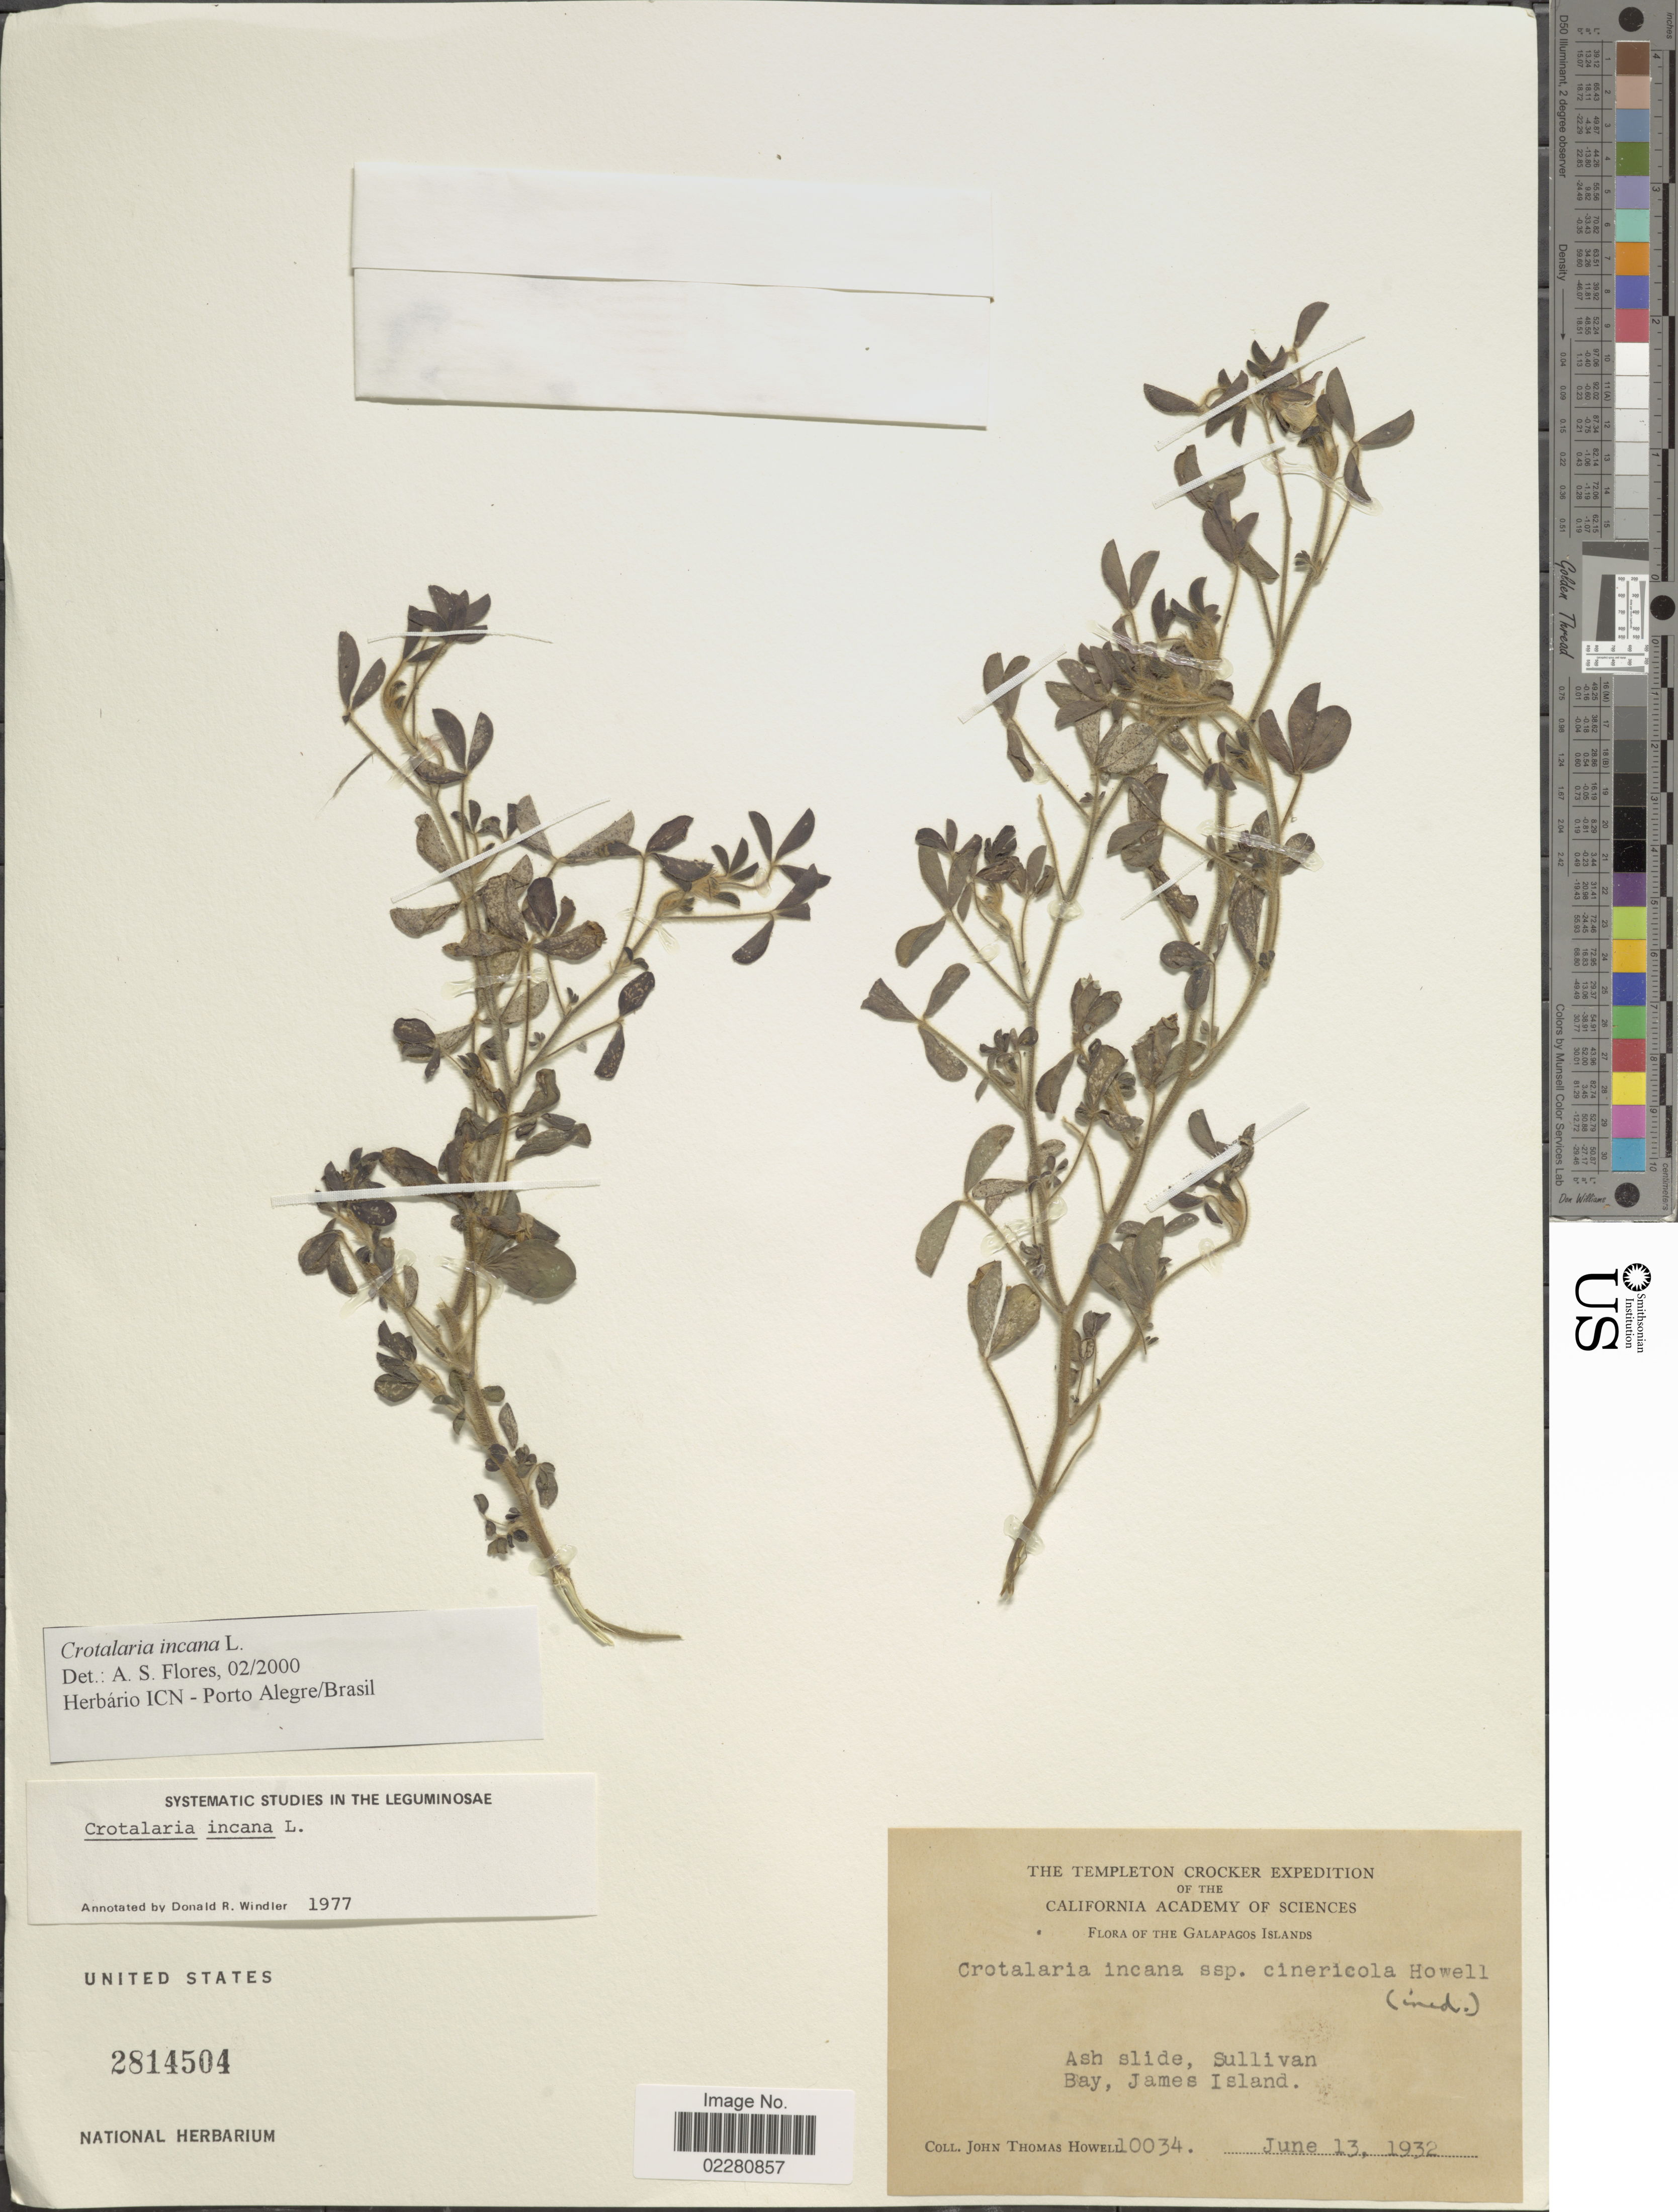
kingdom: Plantae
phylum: Tracheophyta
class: Magnoliopsida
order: Fabales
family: Fabaceae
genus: Crotalaria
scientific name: Crotalaria incana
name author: L.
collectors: J. T. Howell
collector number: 10034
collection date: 1932-06-13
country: Ecuador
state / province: Colón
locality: Galapagos Islands. Ash slide, Sullivan Bay, James Island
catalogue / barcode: US 2814504